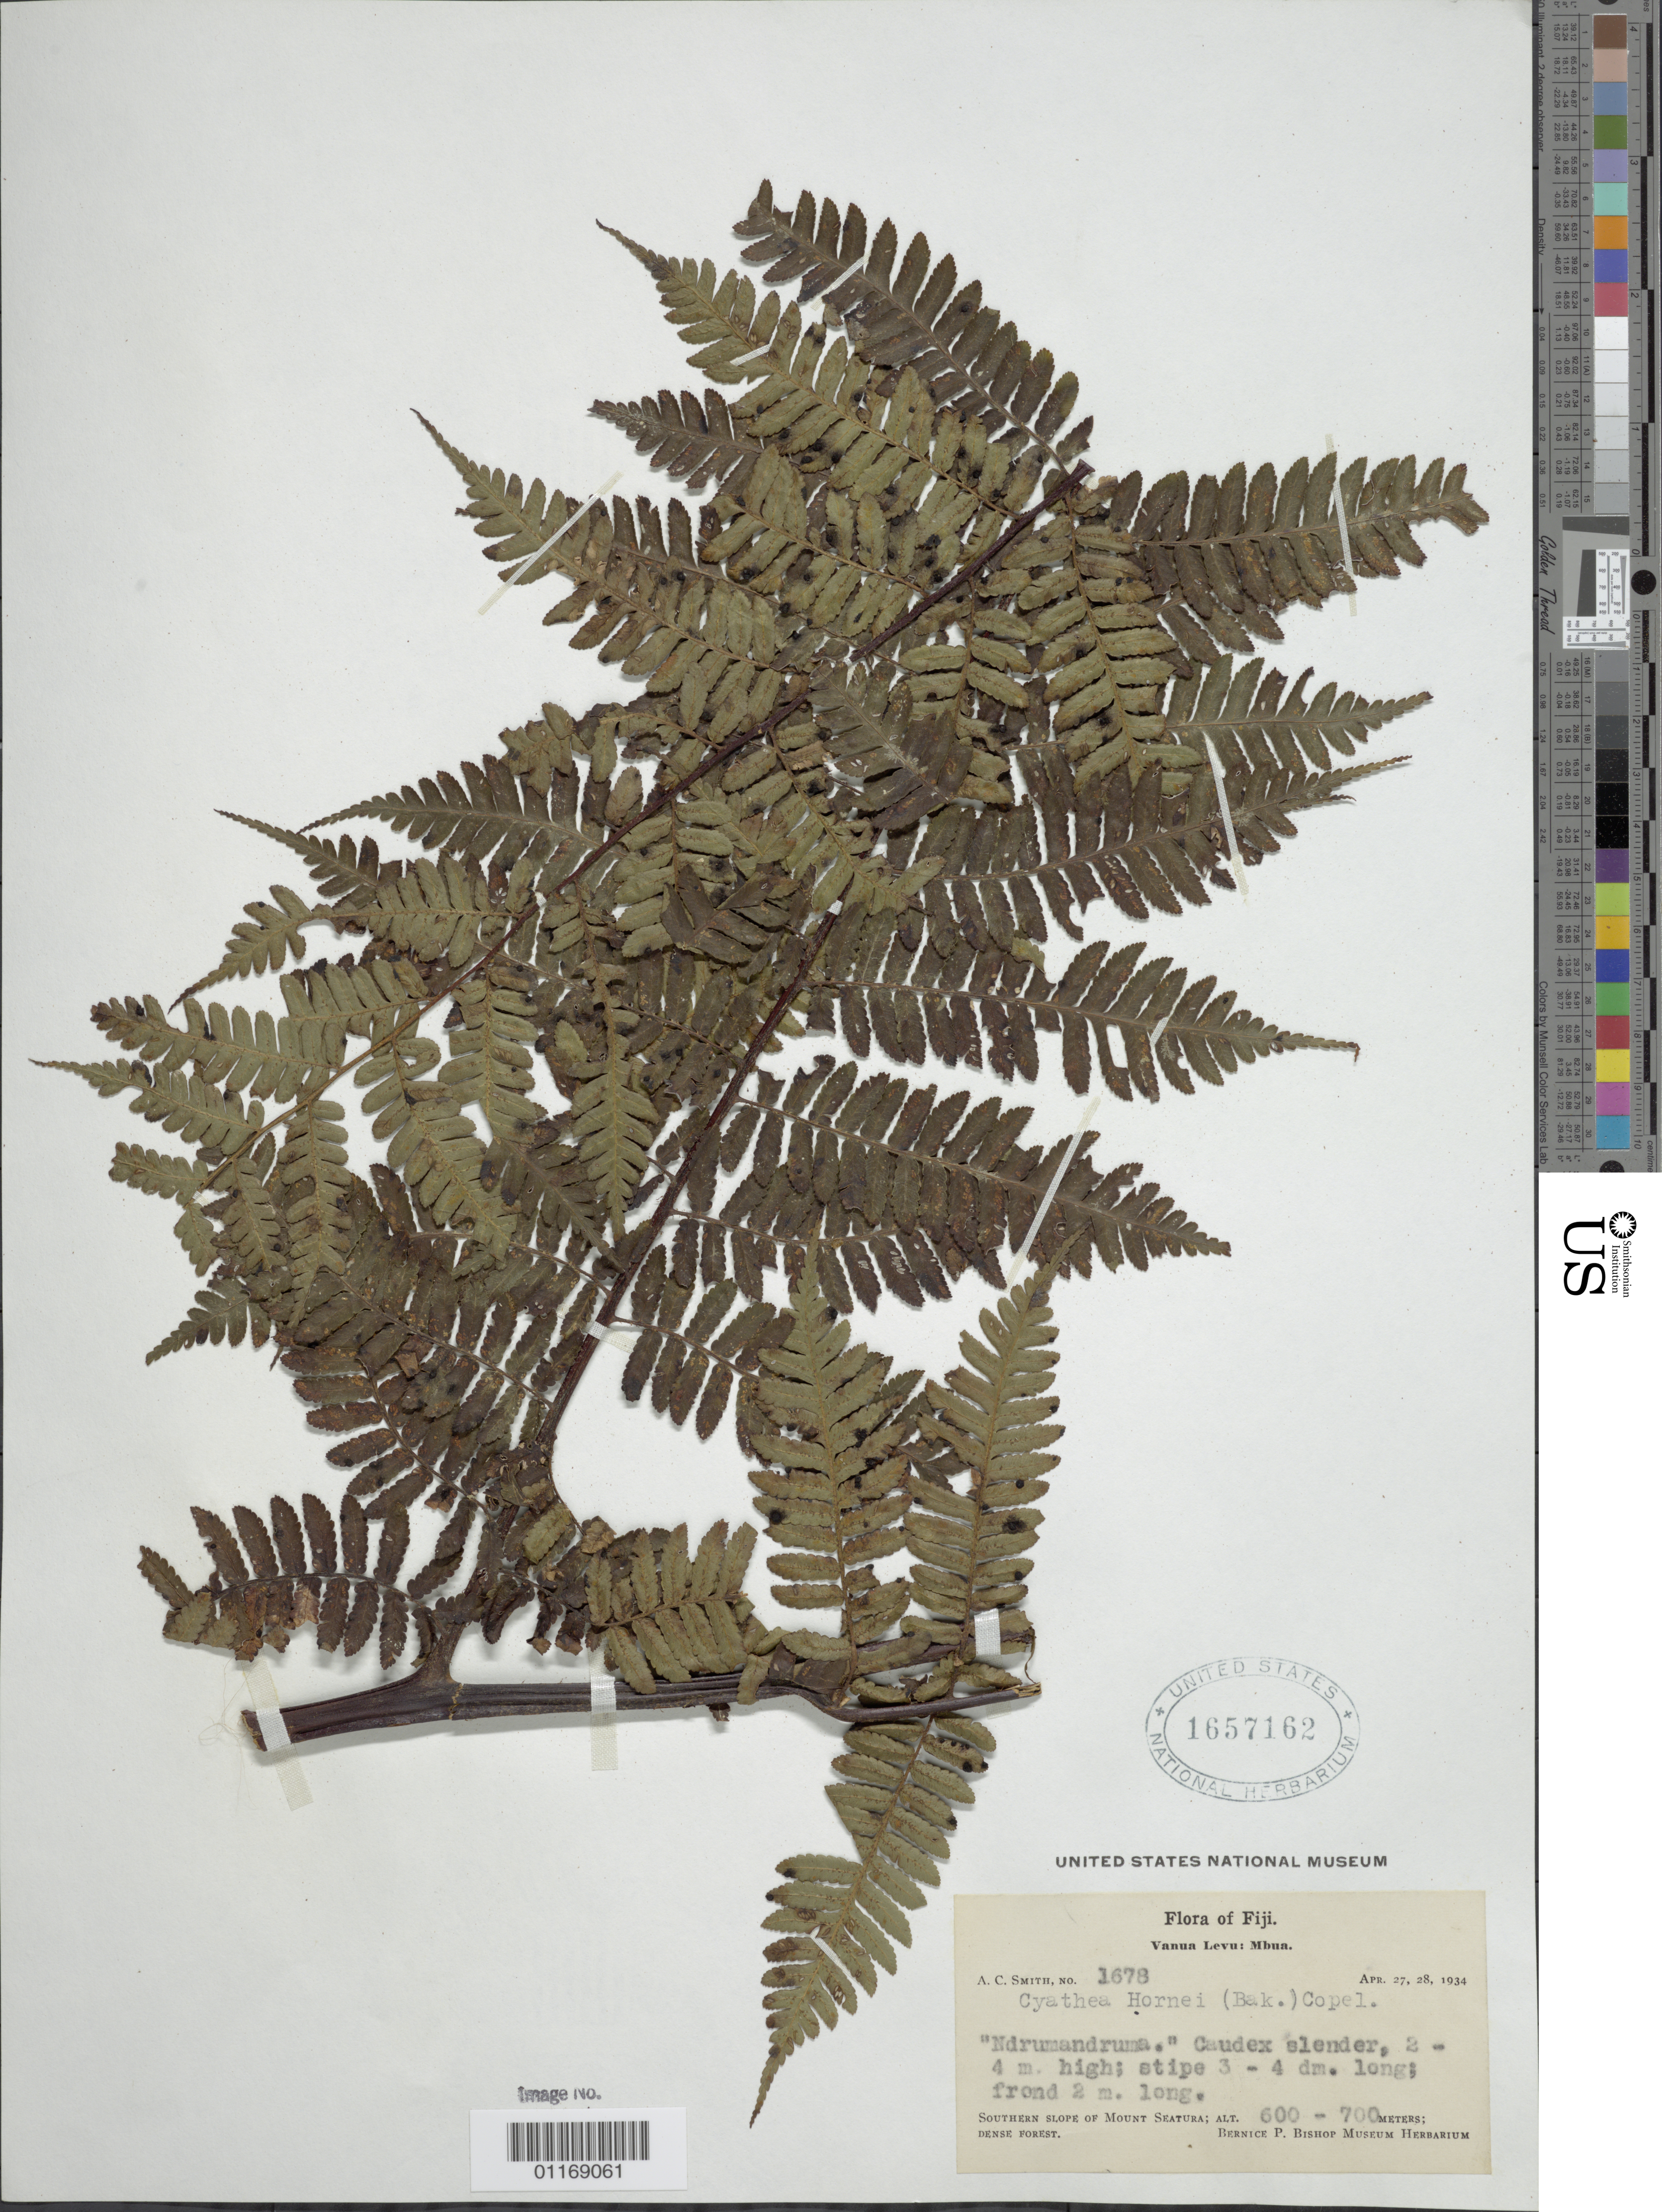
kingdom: Plantae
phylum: Tracheophyta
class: Polypodiopsida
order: Cyatheales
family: Cyatheaceae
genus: Gymnosphaera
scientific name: Gymnosphaera hornei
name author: (Baker) Copel.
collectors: A. C. Smith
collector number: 1678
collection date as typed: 27 Apr 1934 to 28 Apr 1934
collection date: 1934-04-27/1934-04-28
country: Fiji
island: Vanua Levu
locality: Mbua. Southern slope of Mt. Seatura. [Vanua Levu Group]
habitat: Dense forest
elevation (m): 600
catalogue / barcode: US 1657162